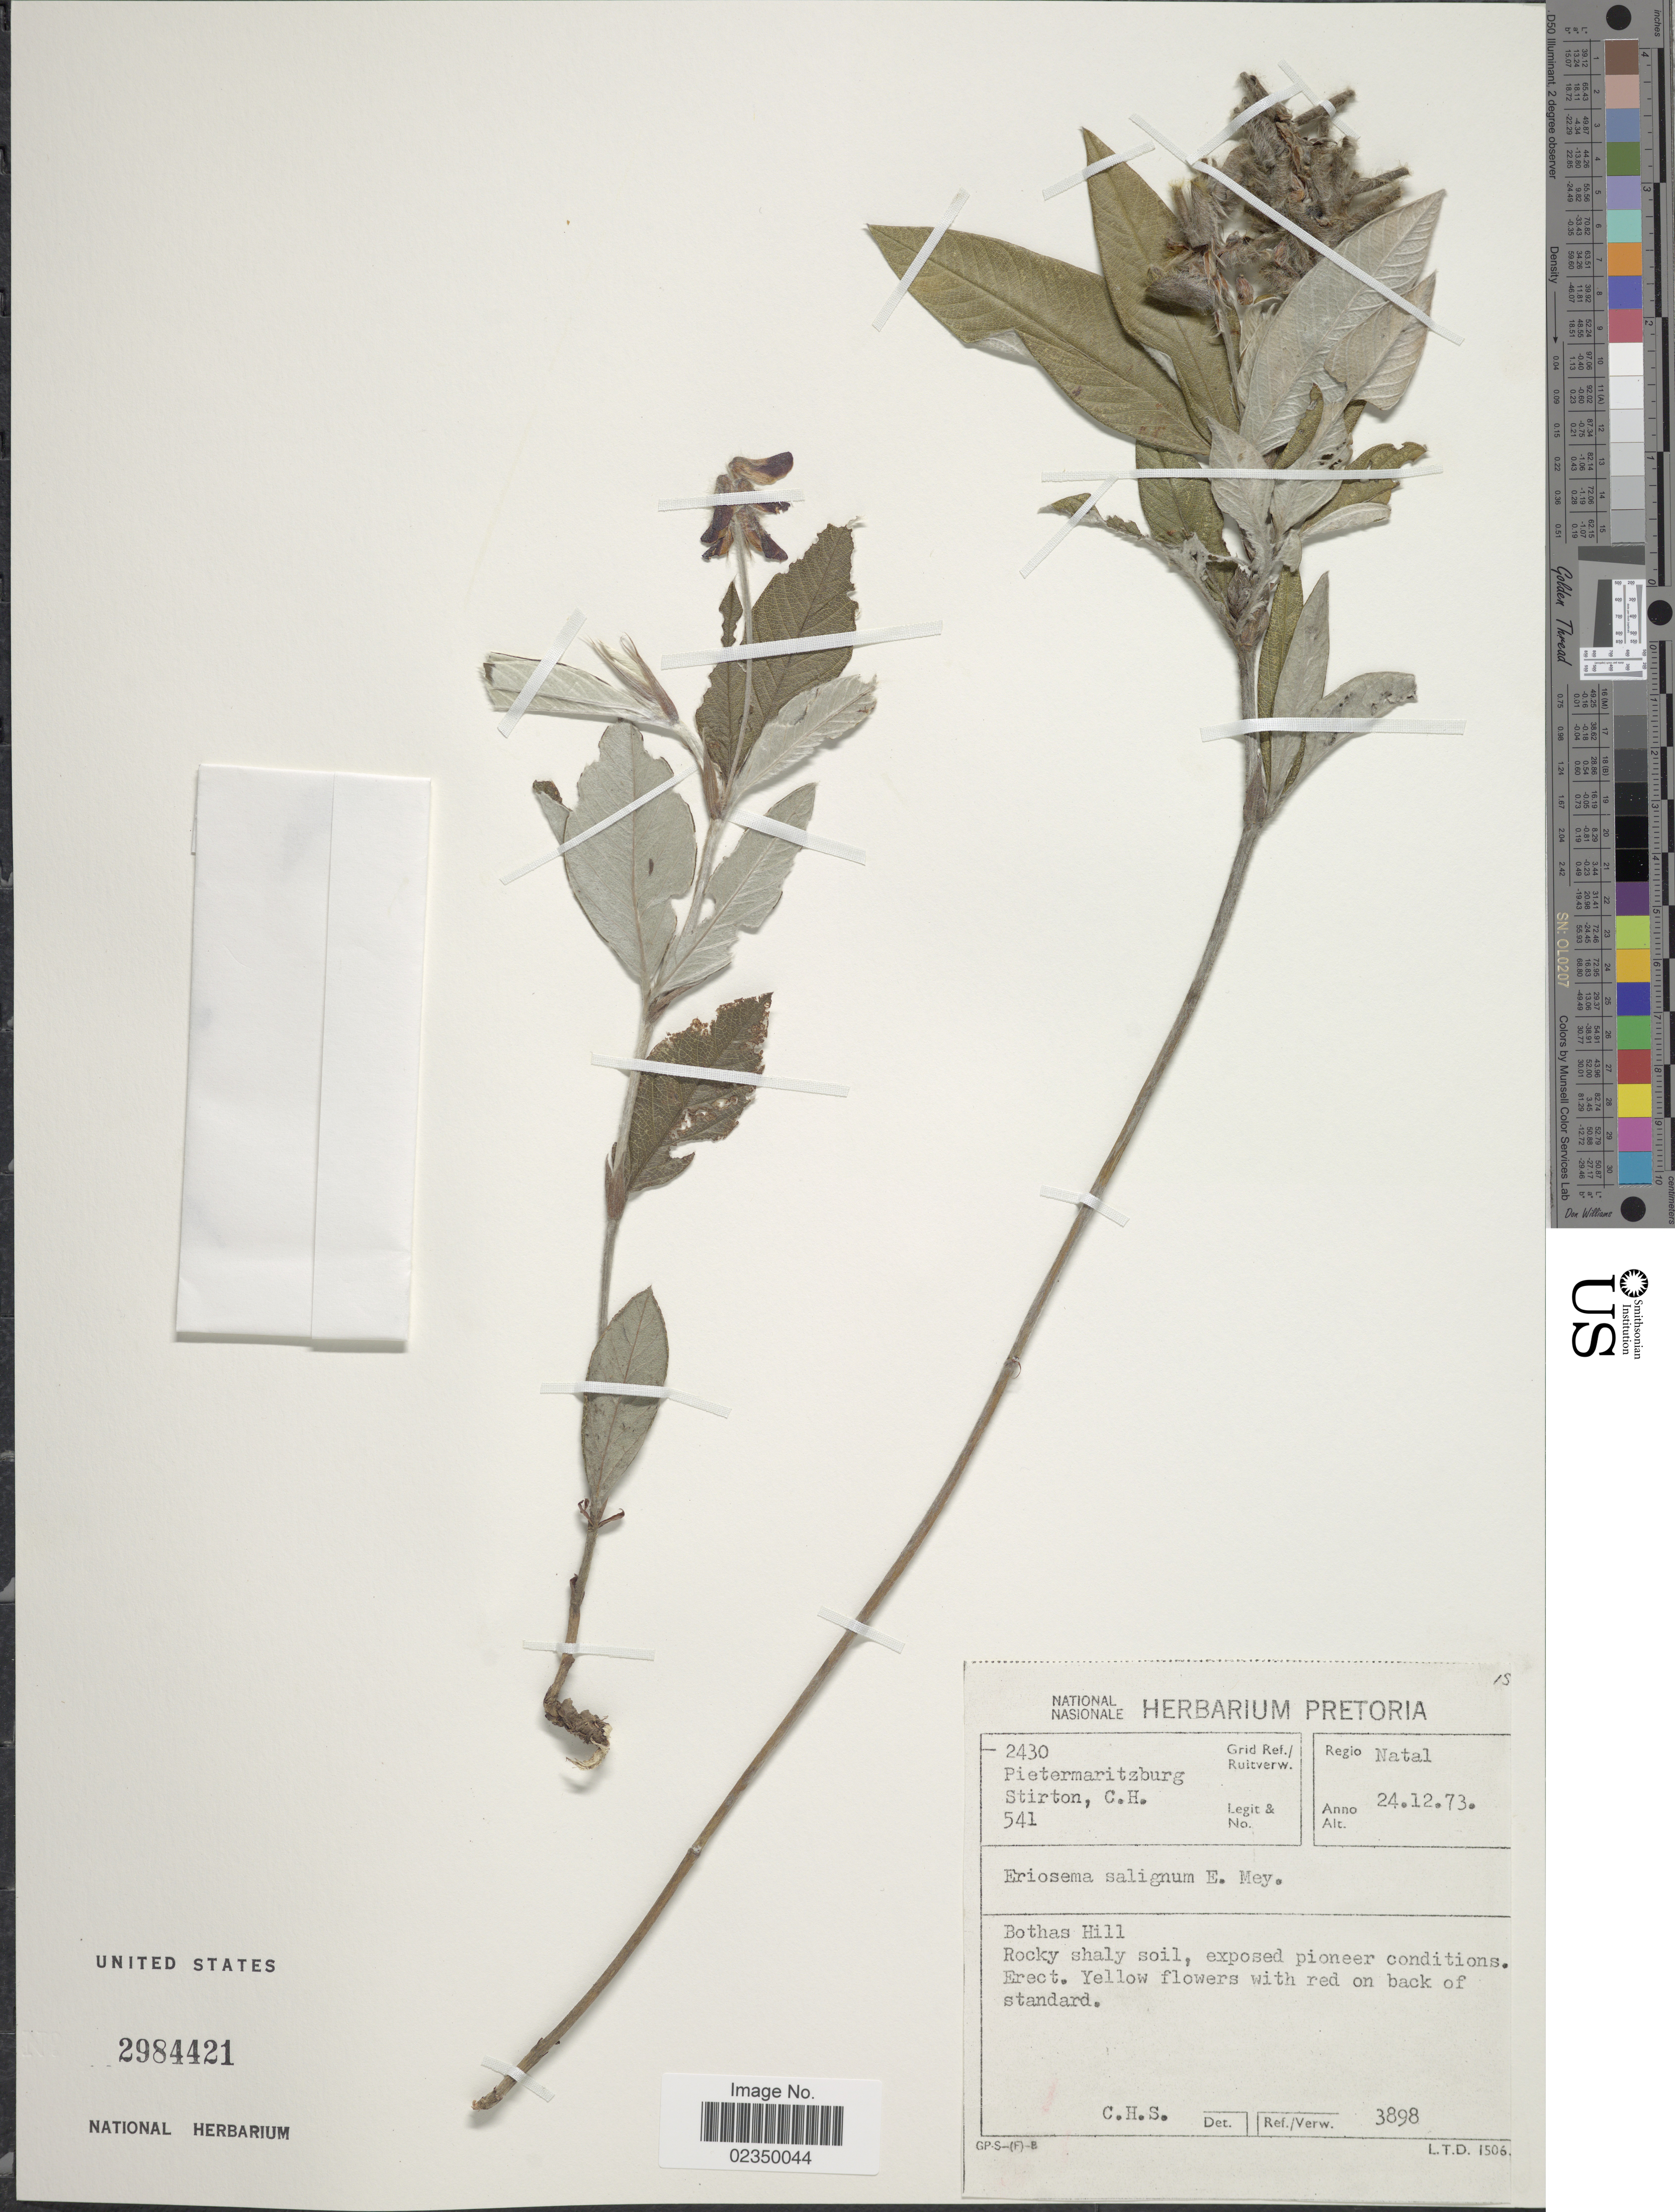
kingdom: Plantae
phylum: Tracheophyta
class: Magnoliopsida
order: Fabales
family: Fabaceae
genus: Eriosema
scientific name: Eriosema salignum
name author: E. Mey.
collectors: C. H. Stirton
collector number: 541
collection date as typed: Transcribed d/m/y: 24/12/73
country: South Africa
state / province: KwaZulu-Natal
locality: Regio Natal. Bothas Hill. Rocky shaly soil. Pietermartizbrug.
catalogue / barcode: US 2984421